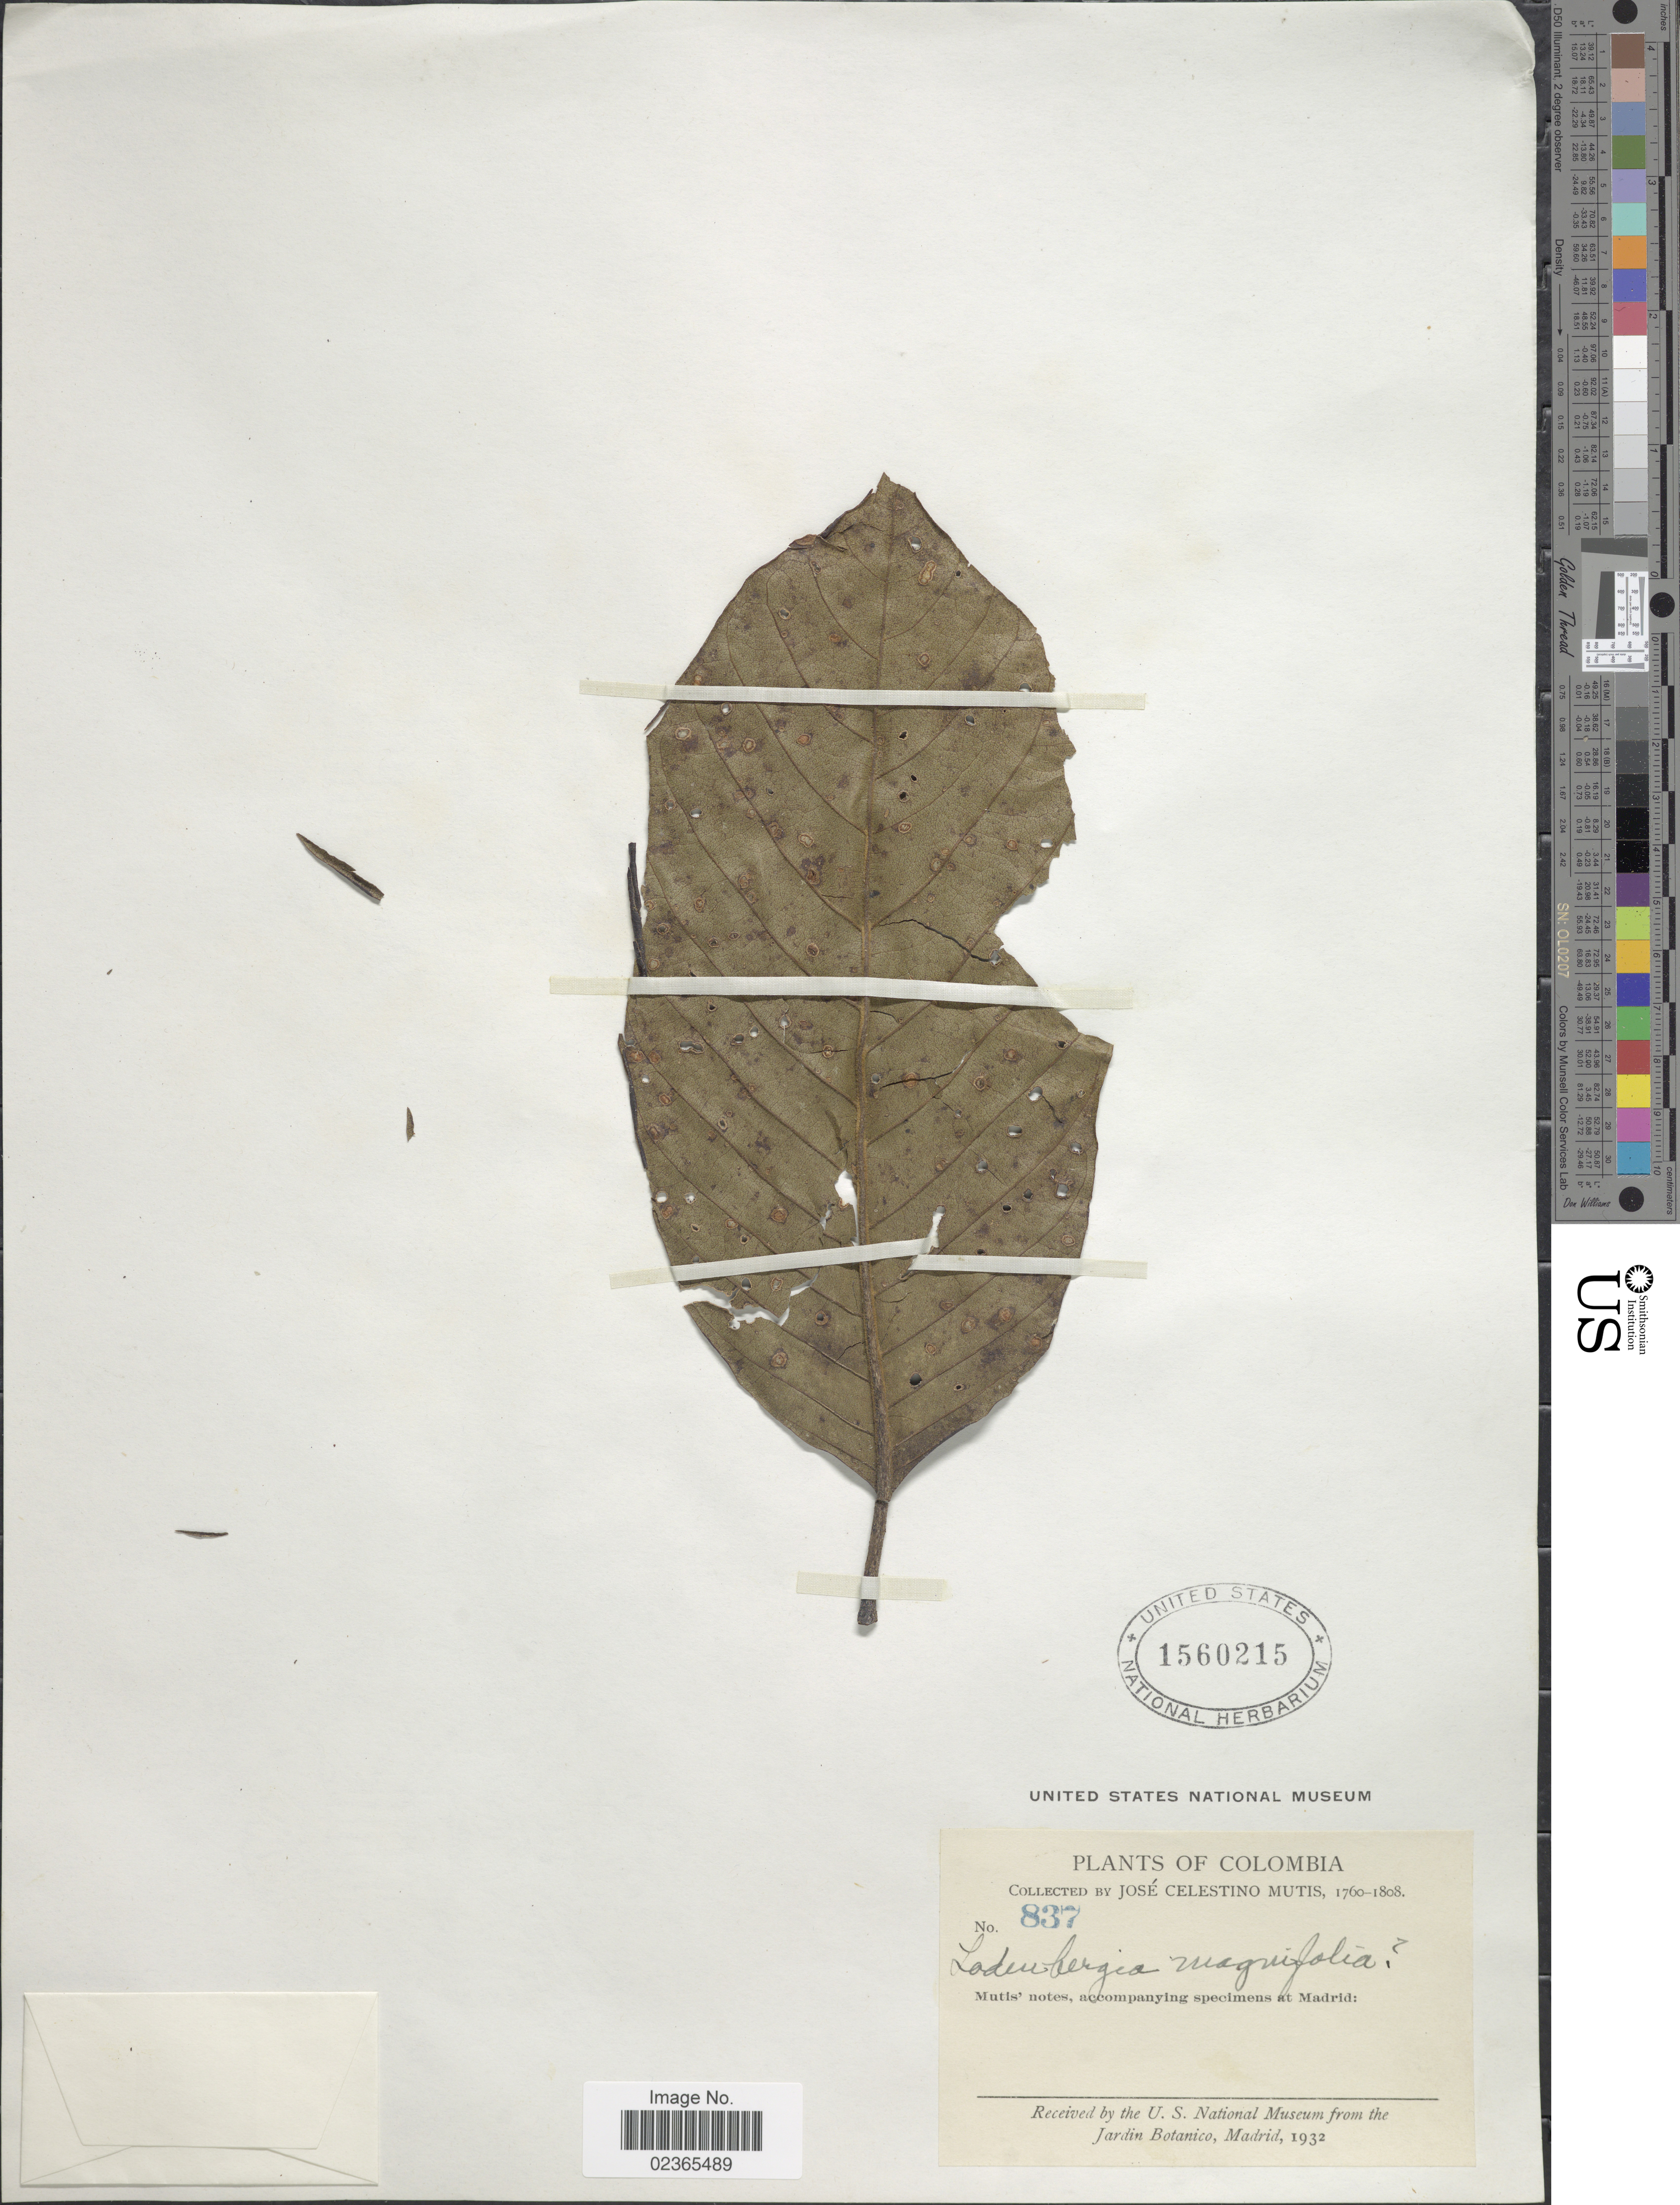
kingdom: Plantae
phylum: Tracheophyta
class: Magnoliopsida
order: Gentianales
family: Rubiaceae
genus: Cascarilla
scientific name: Cascarilla oblongifolia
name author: (Humb. ex Mutis) Wedd.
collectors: J. C. B. Mutis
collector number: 837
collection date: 1760/1808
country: Colombia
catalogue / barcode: US 1560215